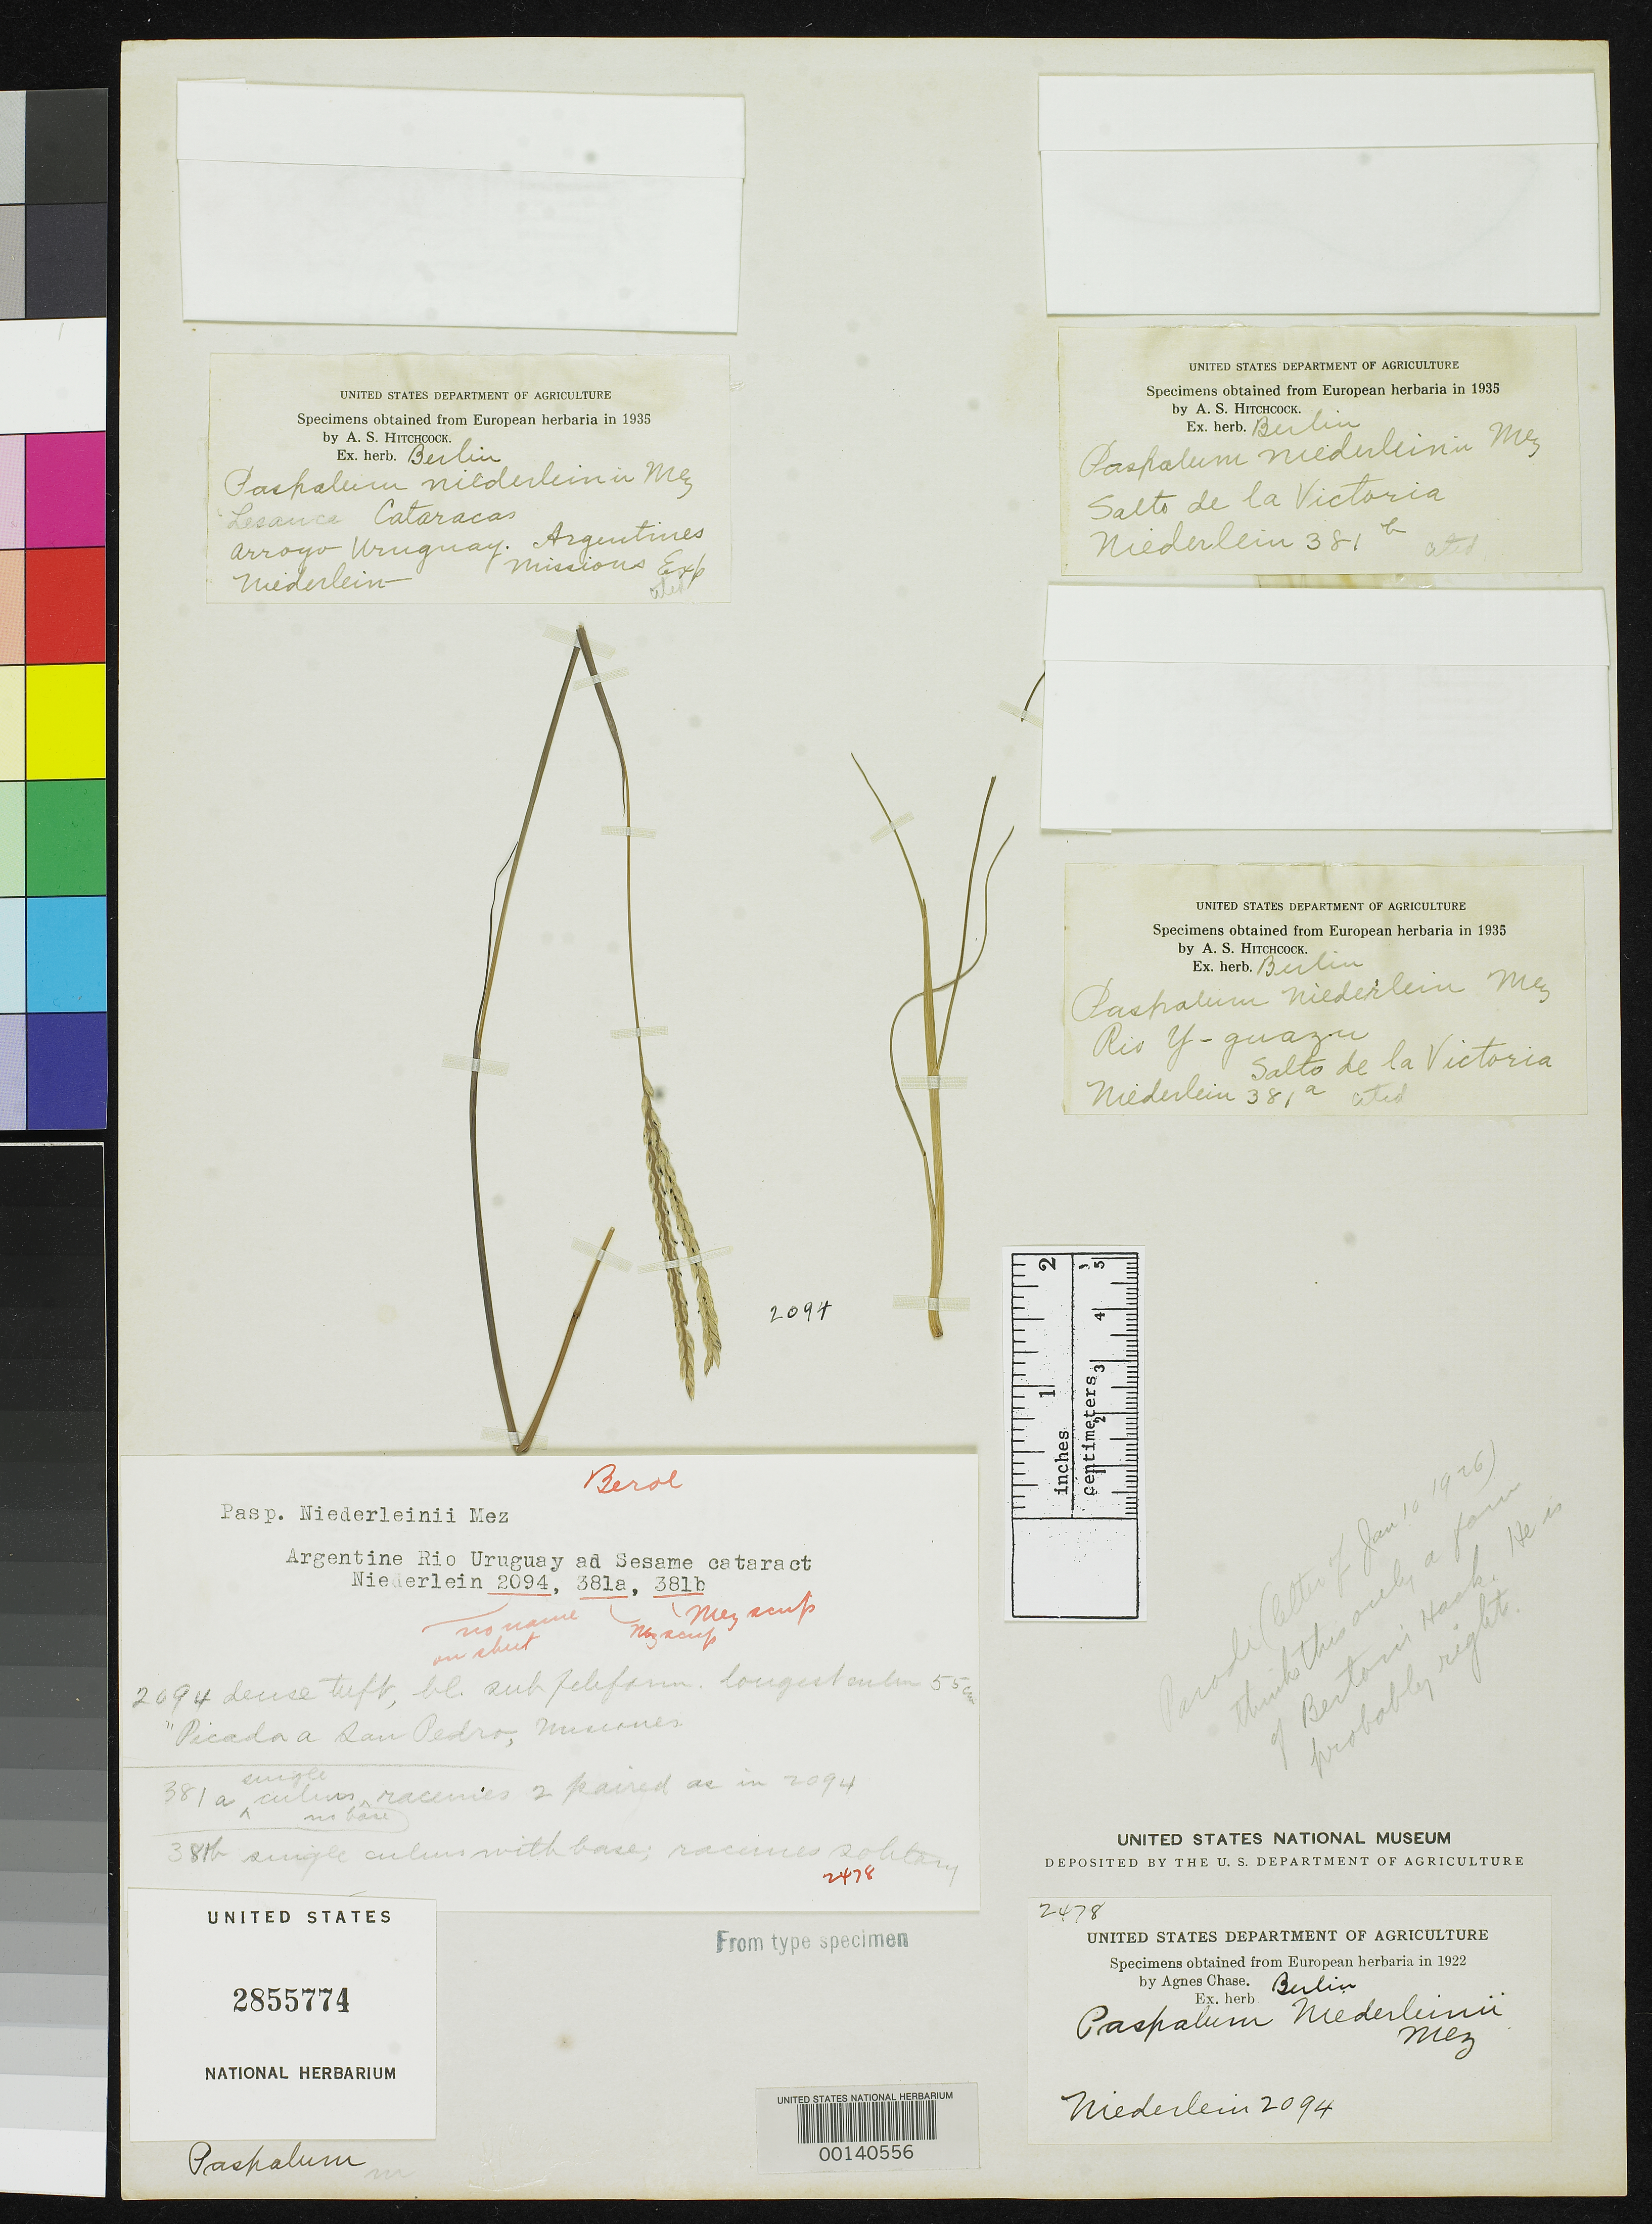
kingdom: Plantae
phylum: Tracheophyta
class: Liliopsida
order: Poales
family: Poaceae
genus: Paspalum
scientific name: Paspalum niederleinii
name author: Mez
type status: Type Fragment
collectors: G. Niederlein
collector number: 2094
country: Argentina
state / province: Misiones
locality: Rio Uruguay and Sesame Cataract, near San Pedro.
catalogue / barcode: US 2855774-2